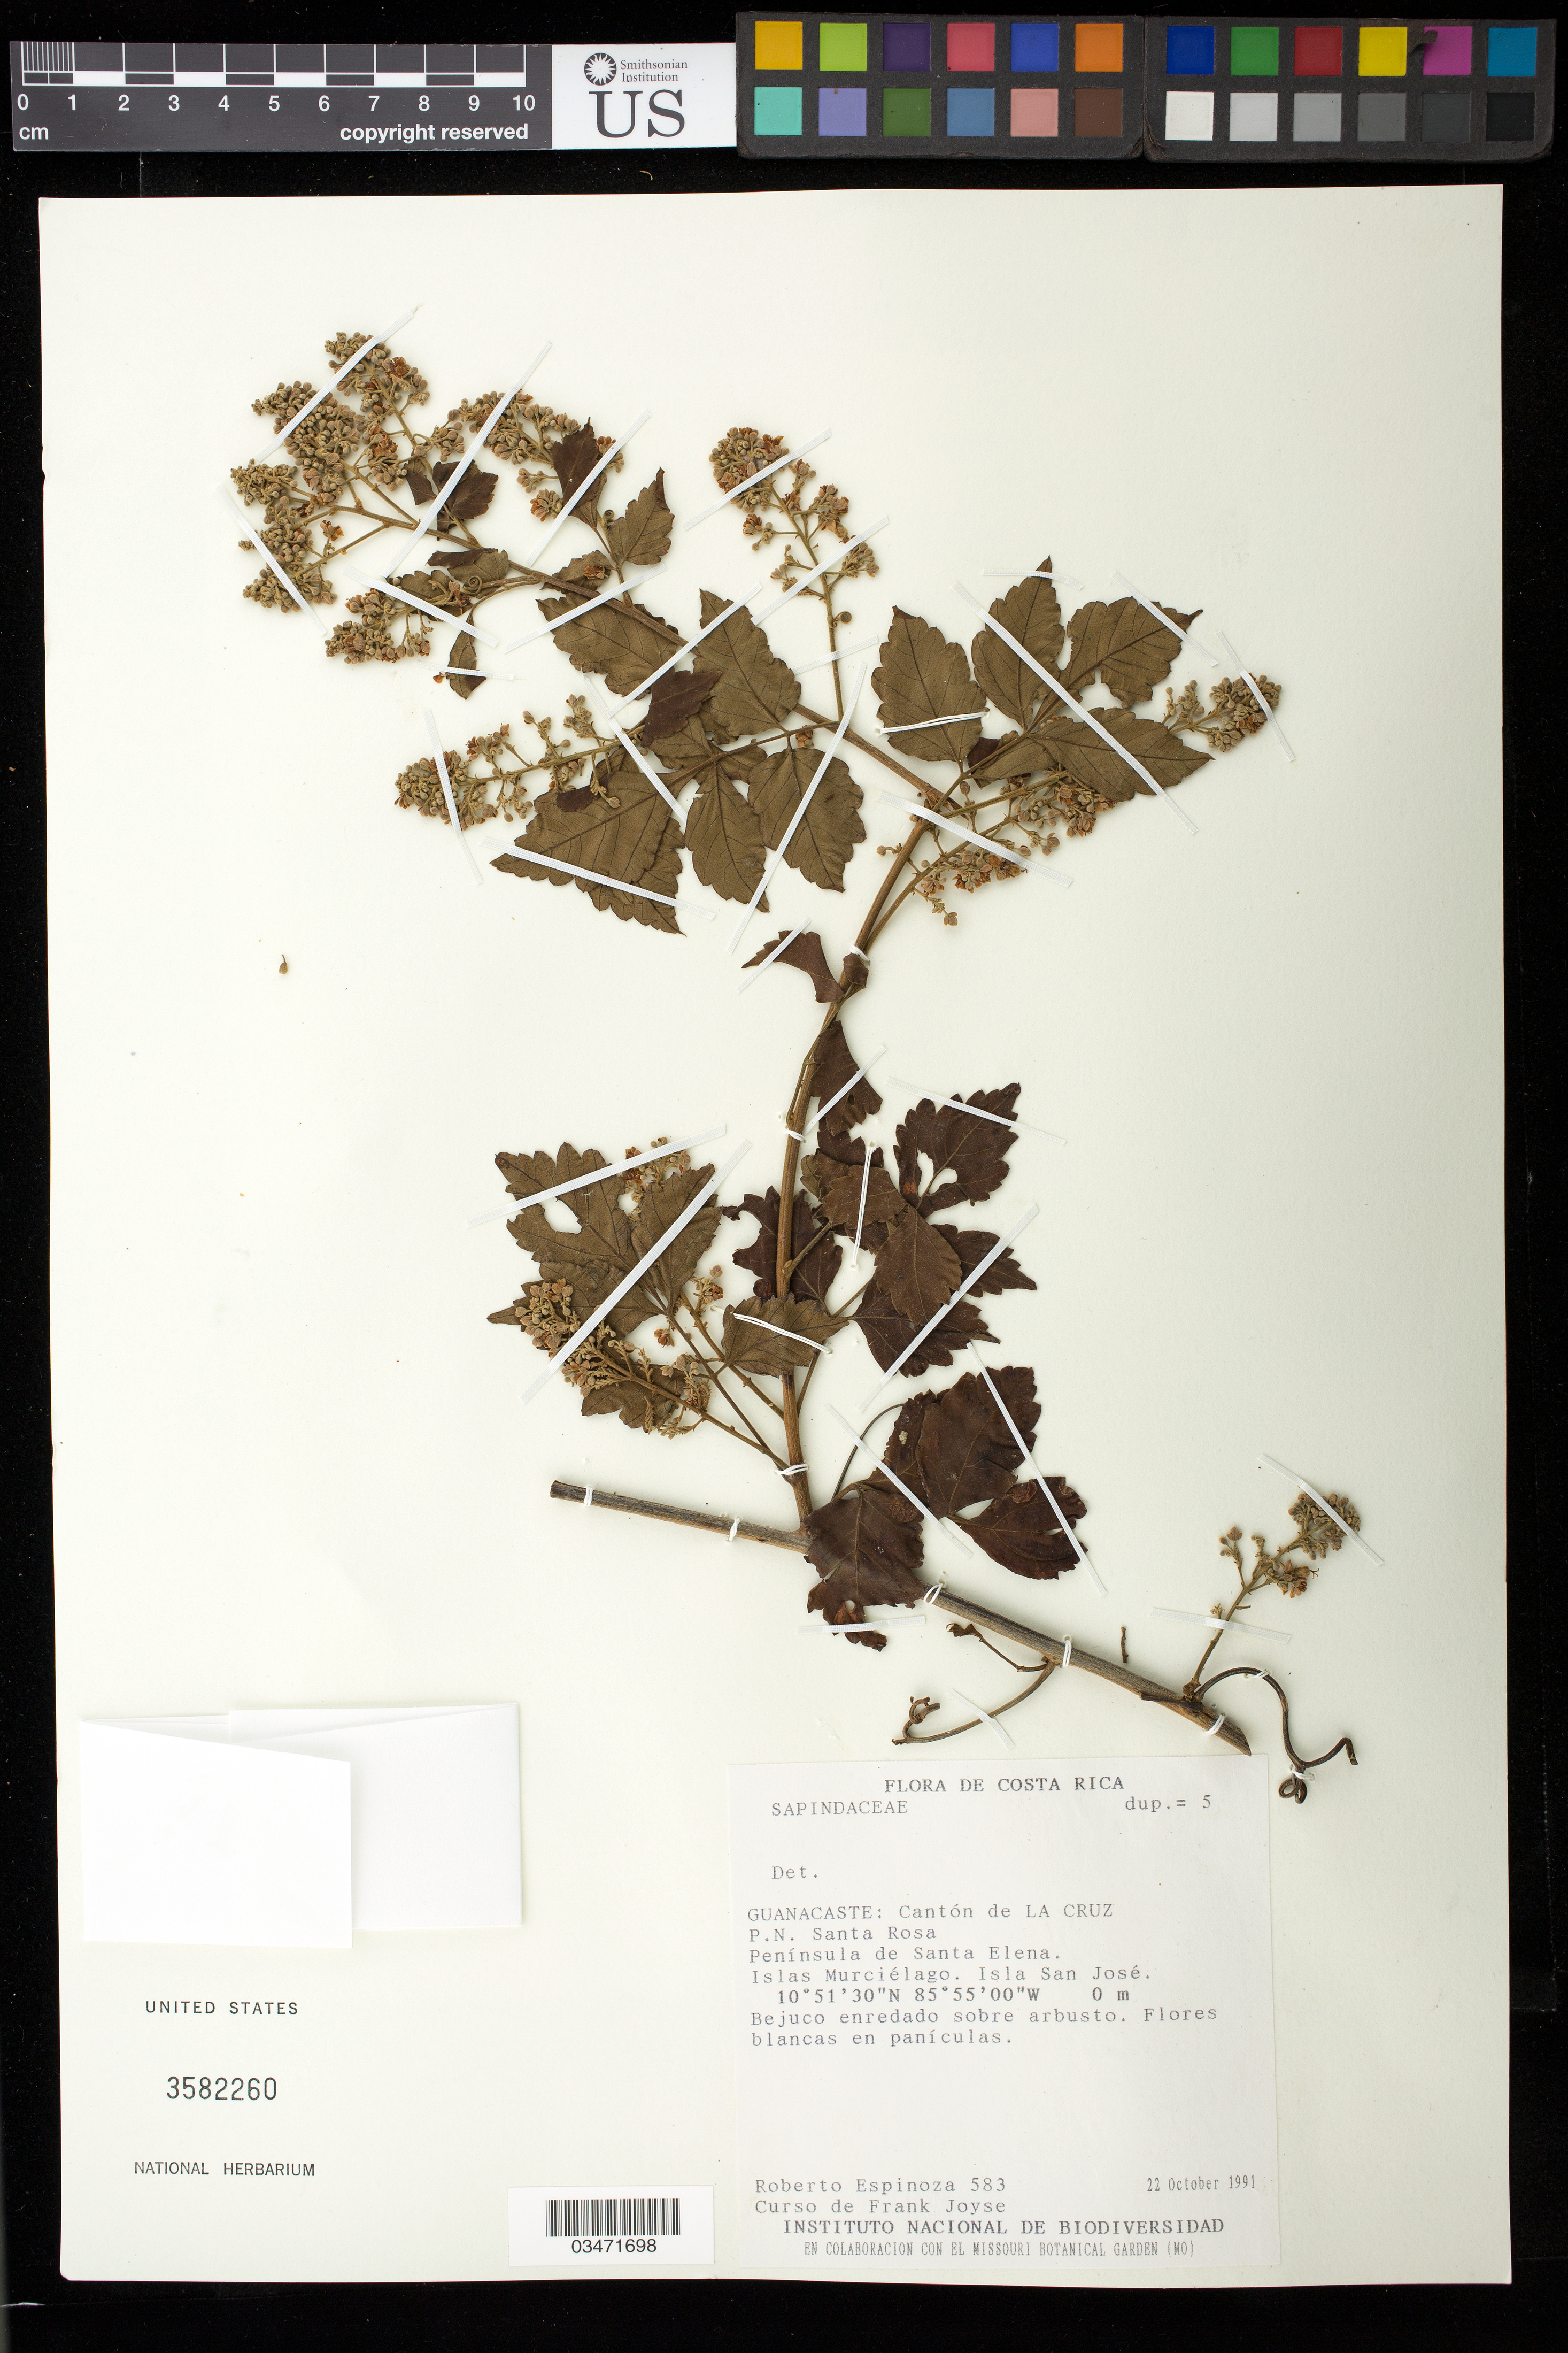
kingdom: Plantae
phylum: Tracheophyta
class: Magnoliopsida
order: Sapindales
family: Sapindaceae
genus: Serjania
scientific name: Serjania lobulata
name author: Standl. & Steyerm.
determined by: Acevedo-Rodriguez, P., (US), Smithsonian Institution - National Museum of Natural History (UNITED STATES)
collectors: R. Espinoza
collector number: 583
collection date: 1991-10-22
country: Costa Rica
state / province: Guanacaste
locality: Cantón de La Cruz. P.N.Santa Rosa. Península de Santa Elena. Islas Murciélago. Isla San José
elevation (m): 0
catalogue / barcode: US 3582260